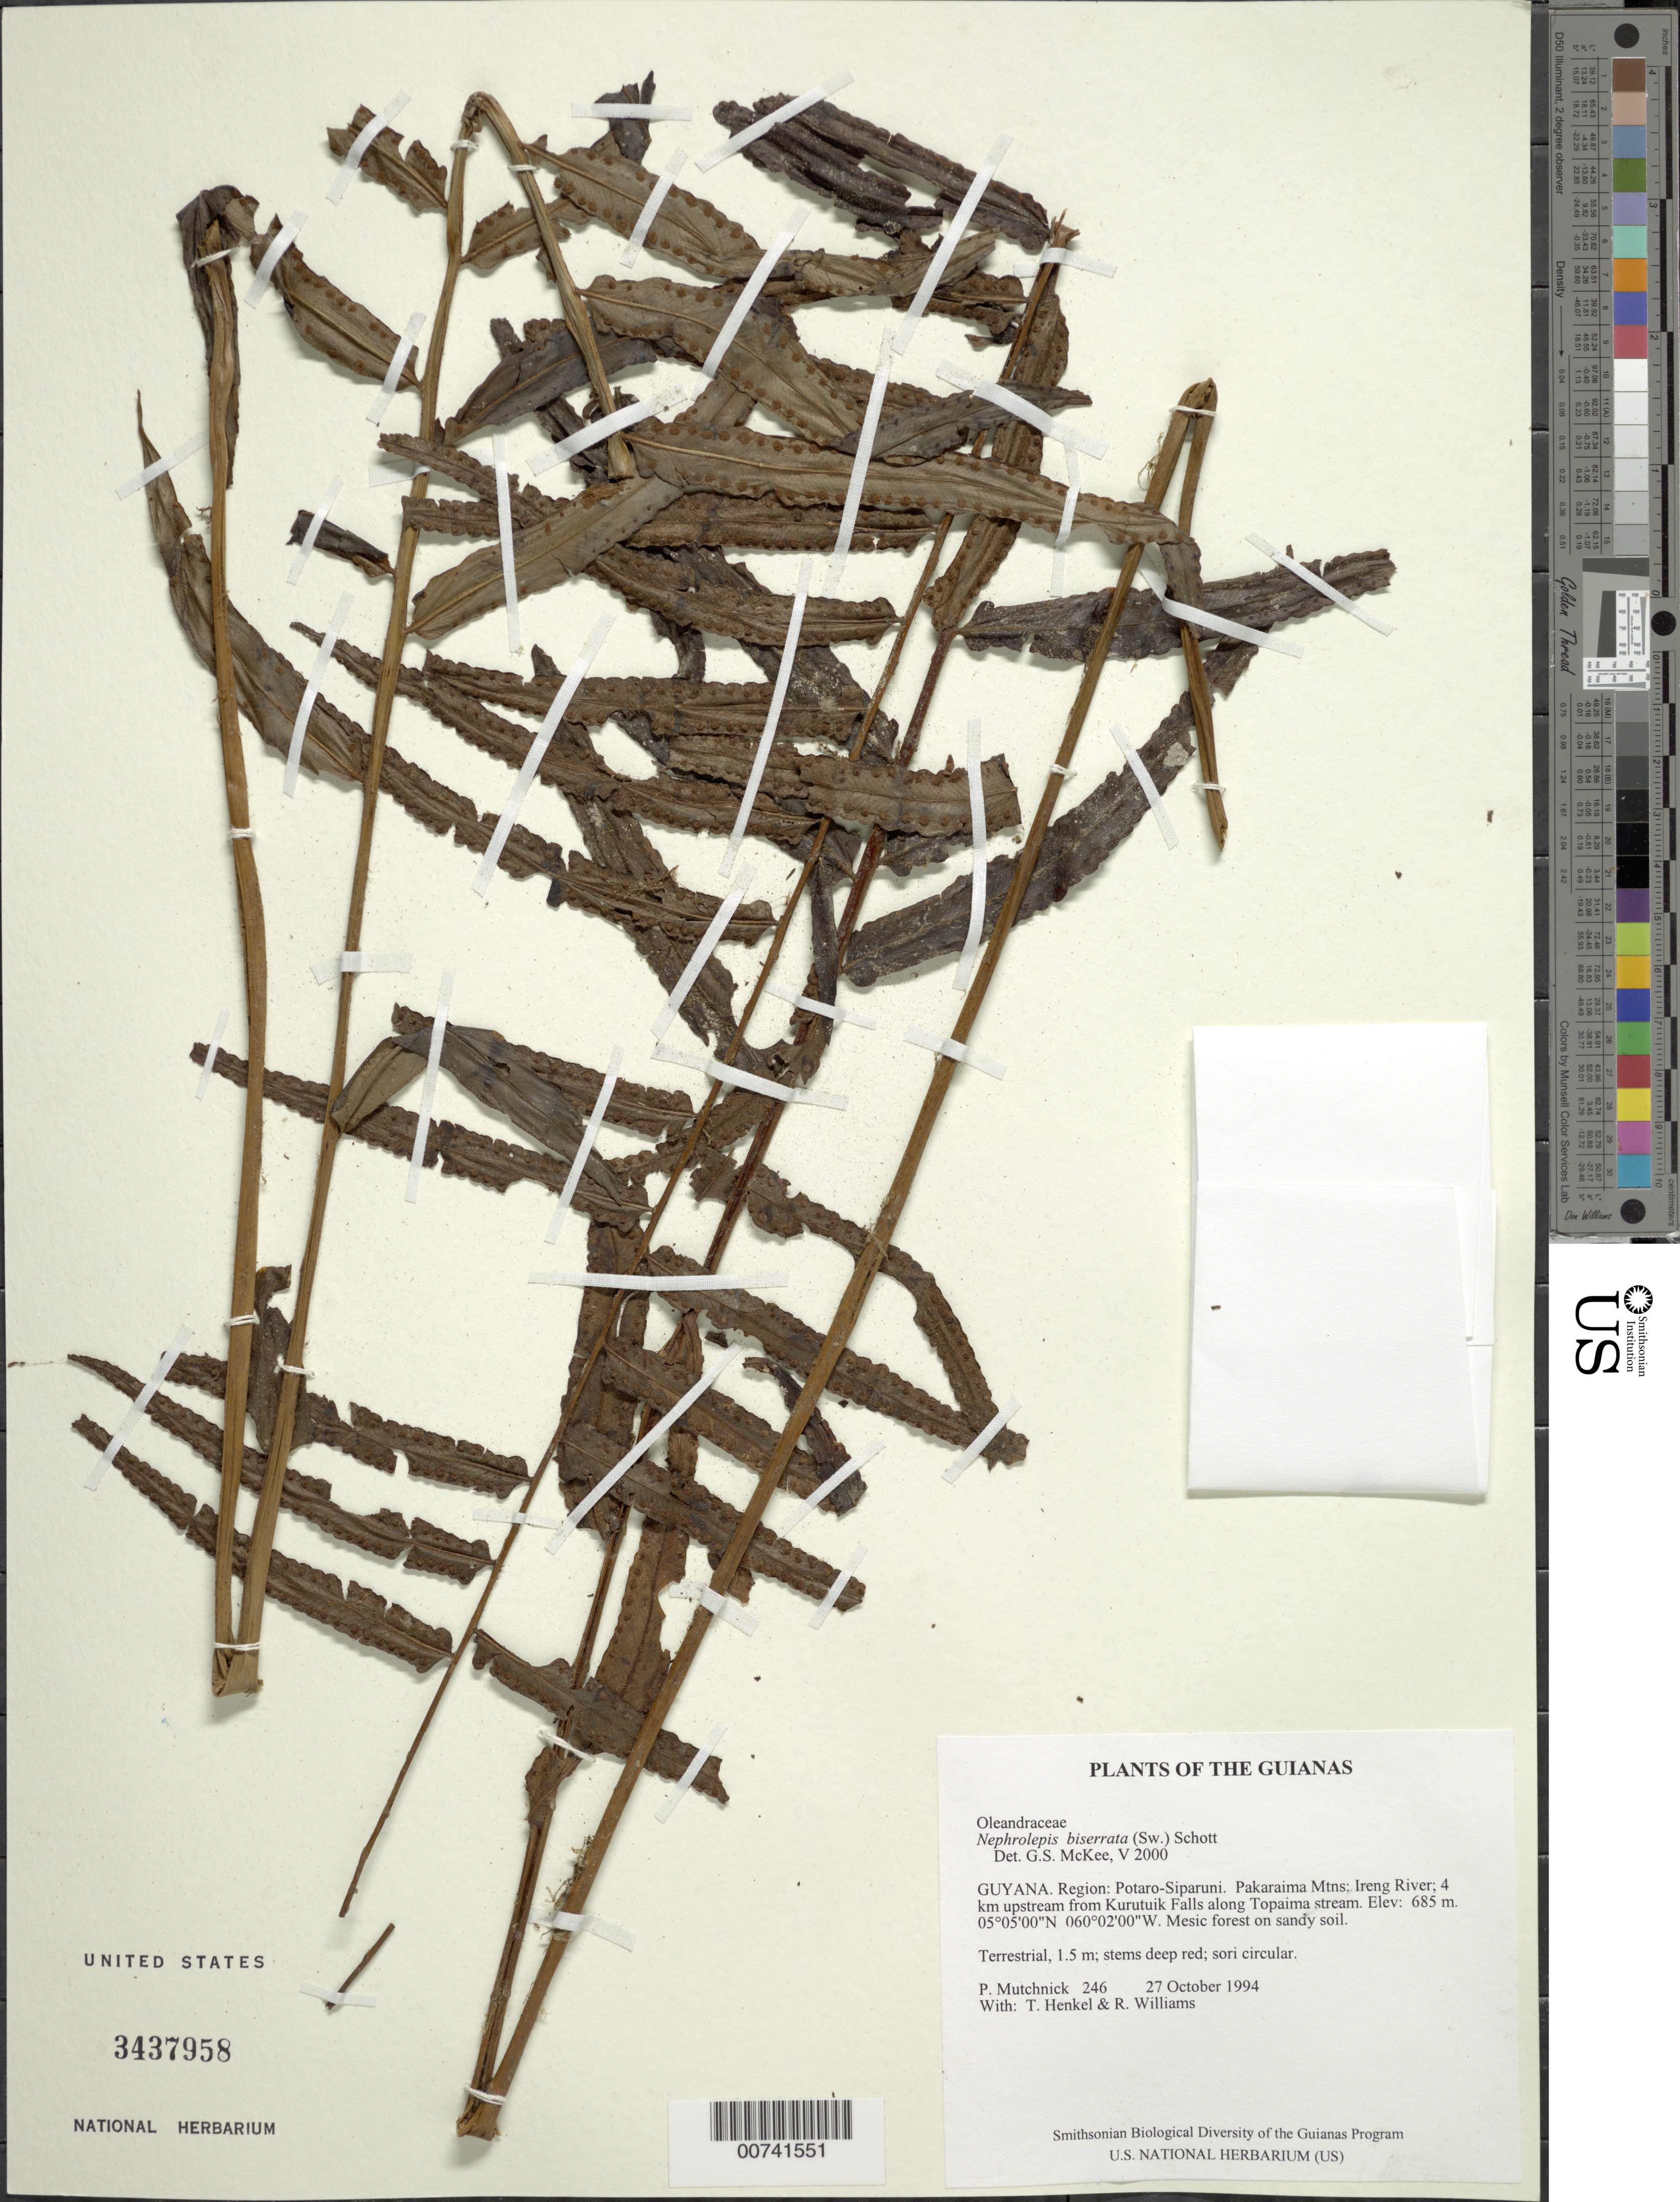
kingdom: Plantae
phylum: Tracheophyta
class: Polypodiopsida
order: Polypodiales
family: Nephrolepidaceae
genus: Nephrolepis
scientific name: Nephrolepis biserrata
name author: (Sw.) Schott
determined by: McKee, G. S., (US), NMNH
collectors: P. Mutchnick, T. Henkel & R. Williams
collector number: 246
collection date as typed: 27 October 1994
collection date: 1994-10-27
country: Guyana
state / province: Potaro-Siparuni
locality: Pakaraima Mtns; Ireng River; 4 km upstream from Kurutuik Falls along Topaima stream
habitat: Mesic forest on sandy soil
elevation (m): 685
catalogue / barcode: US 3437958